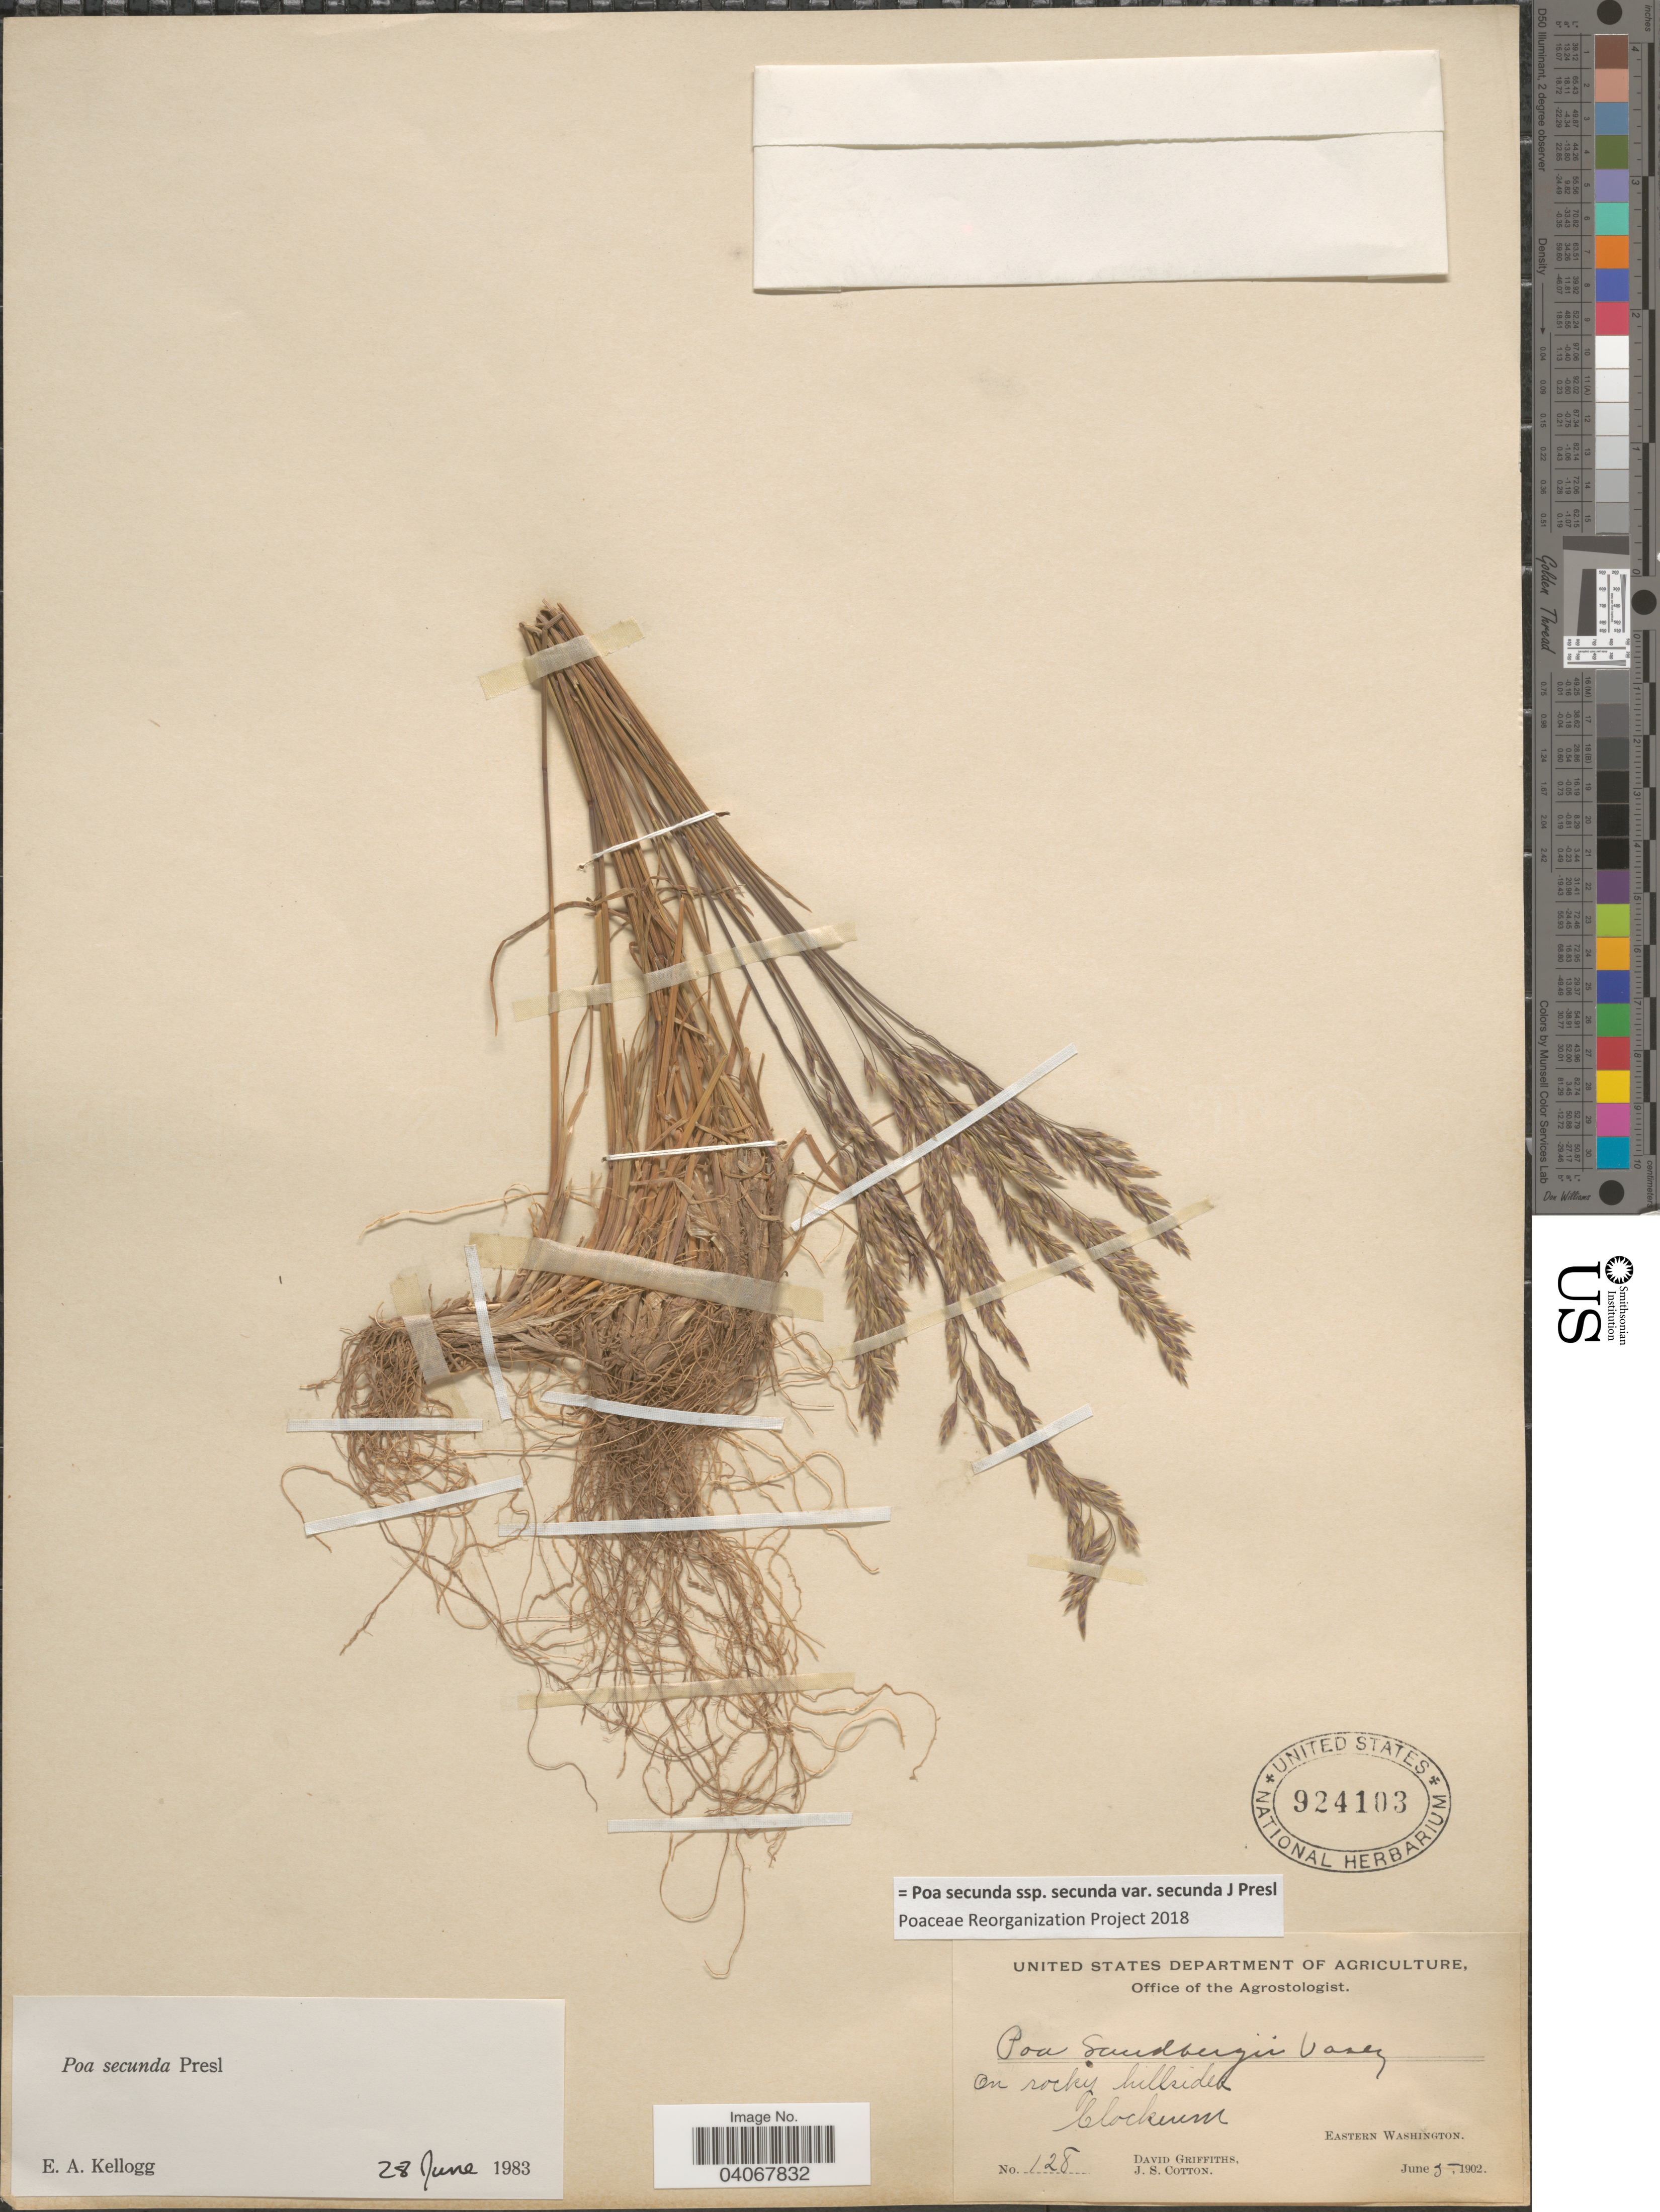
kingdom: Plantae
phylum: Tracheophyta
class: Liliopsida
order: Poales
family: Poaceae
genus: Poa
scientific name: Poa secunda subsp. secunda var. secunda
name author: J. Presl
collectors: D. Griffiths & J. S. Cotton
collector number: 128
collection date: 1902-06-05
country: United States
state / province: Washington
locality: On rocky hillsides Colockum. Eastern Washington.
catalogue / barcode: US 924103